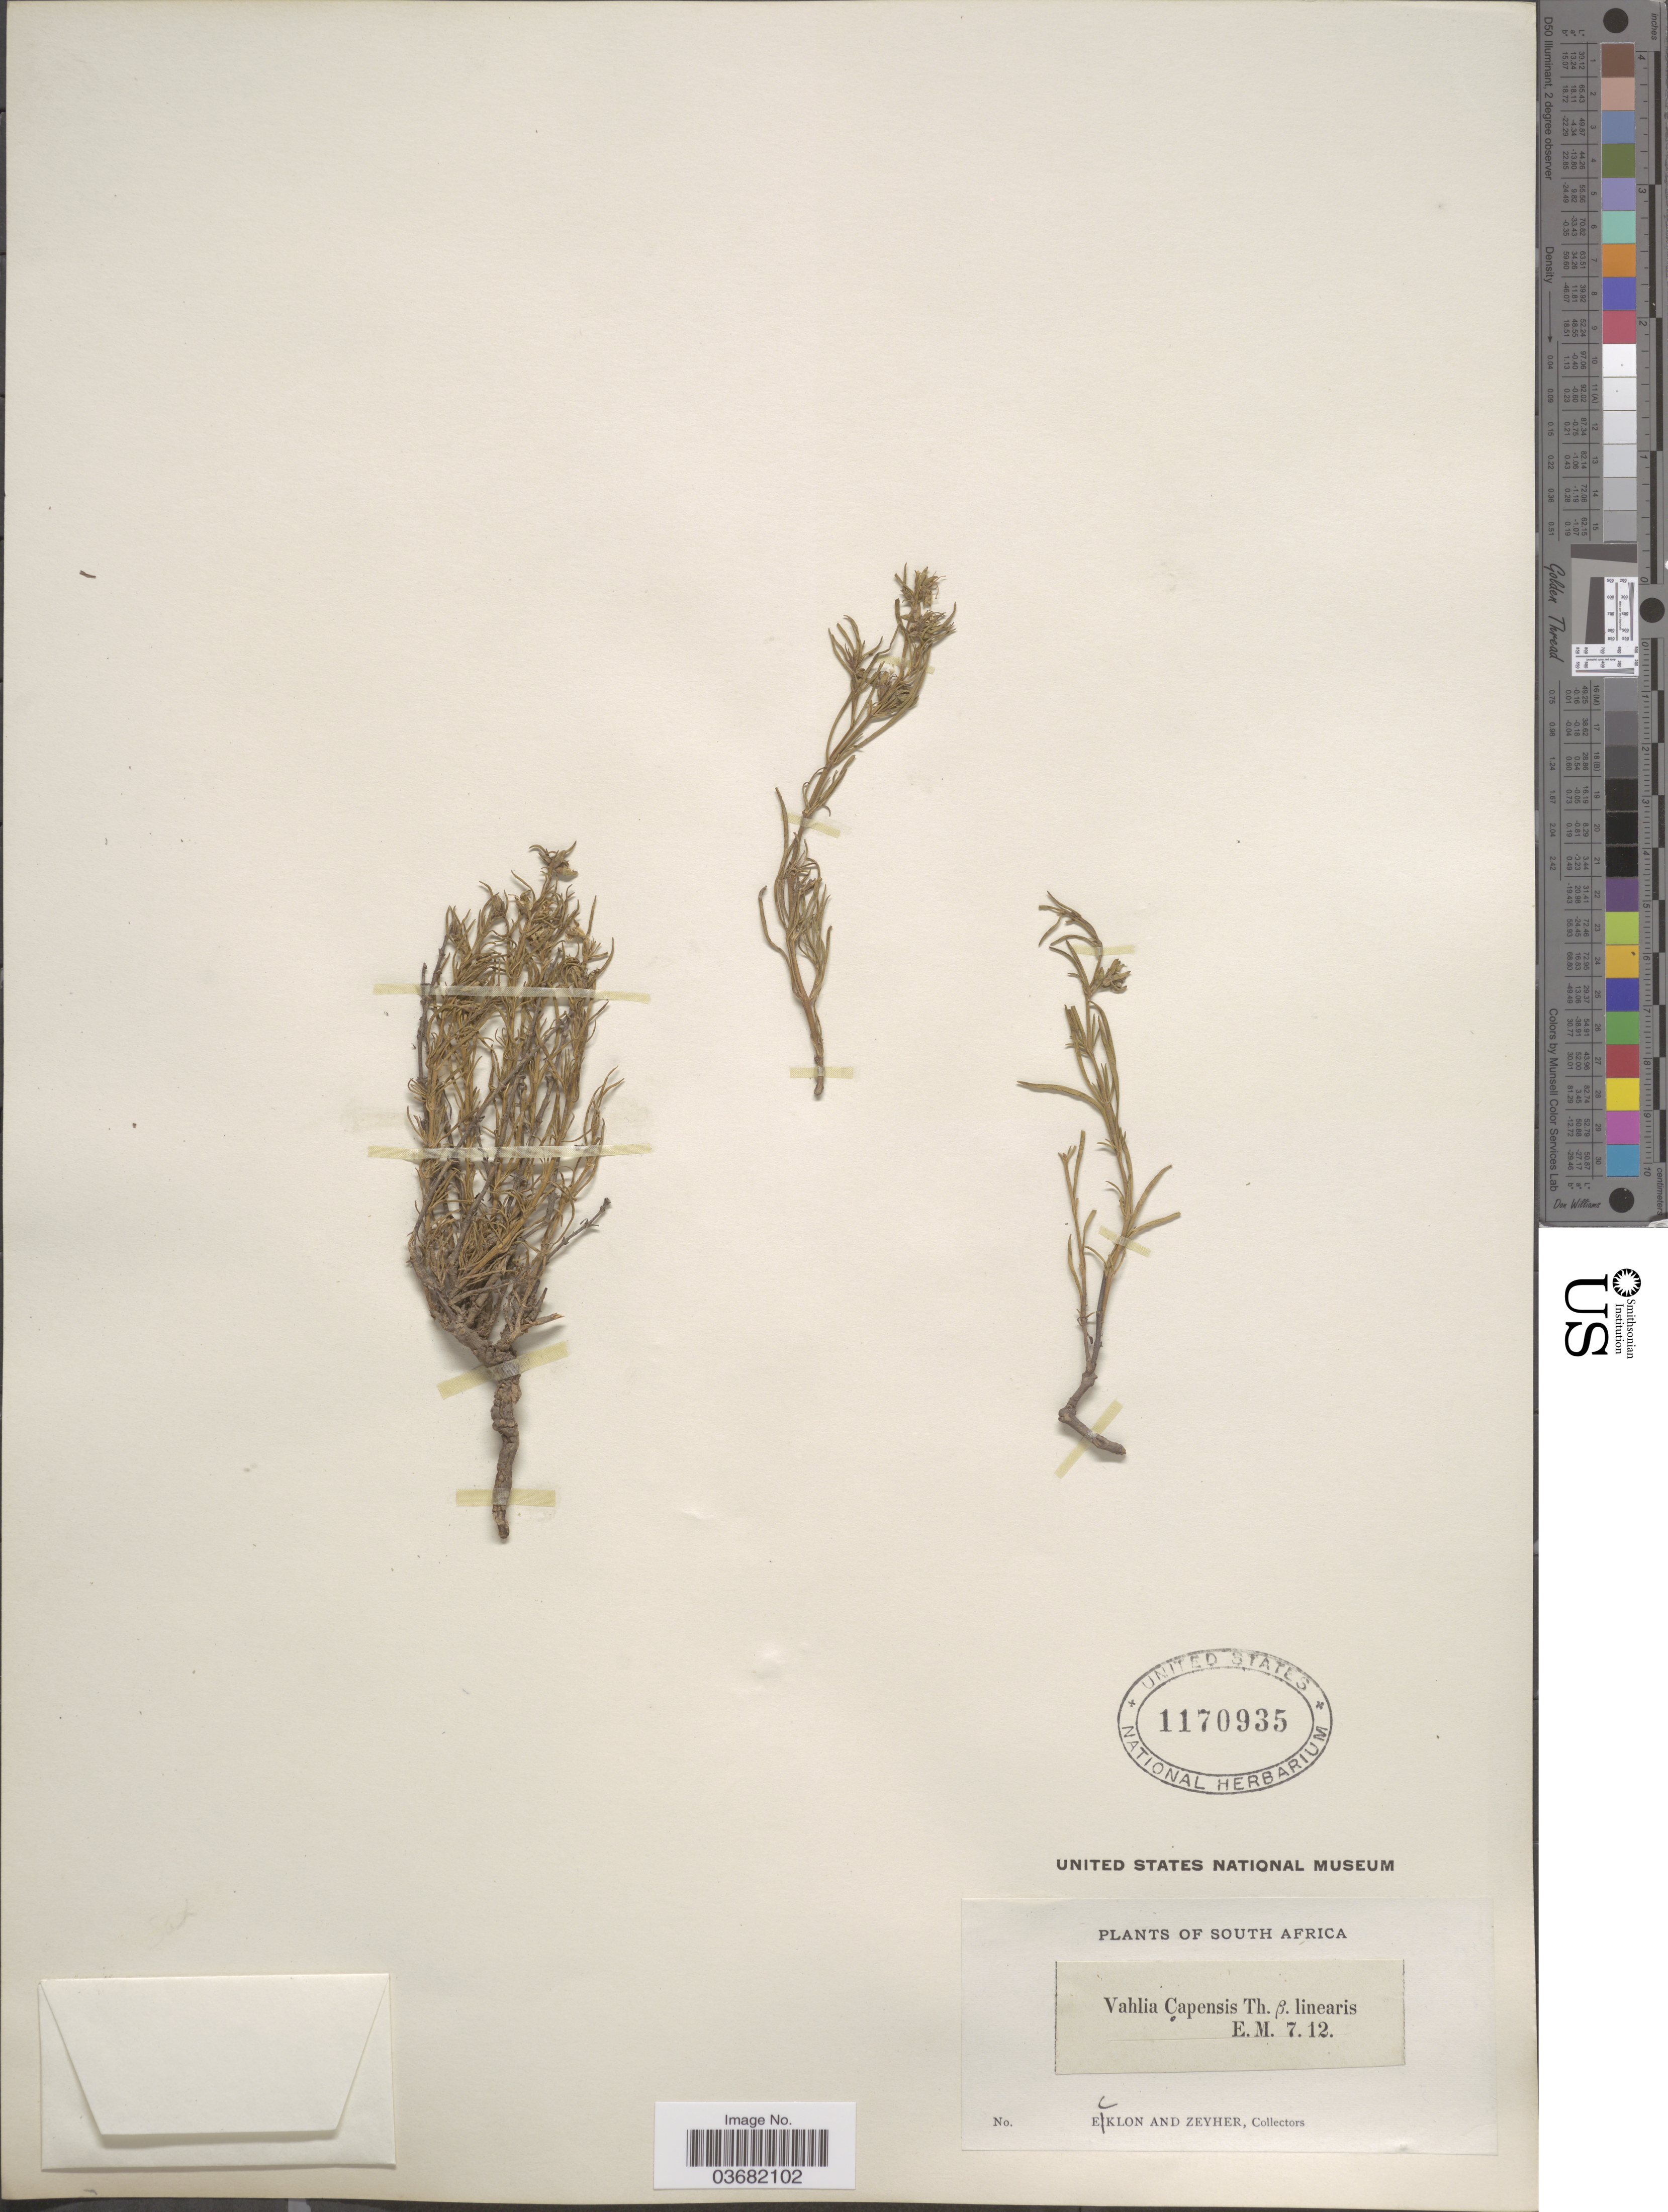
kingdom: Plantae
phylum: Tracheophyta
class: Magnoliopsida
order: Vahliales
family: Vahliaceae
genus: Vahlia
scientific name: Vahlia capensis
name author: (L. f.) Thunb.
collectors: -. Ecklon & -. Zeyher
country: South Africa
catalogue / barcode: US 1170935